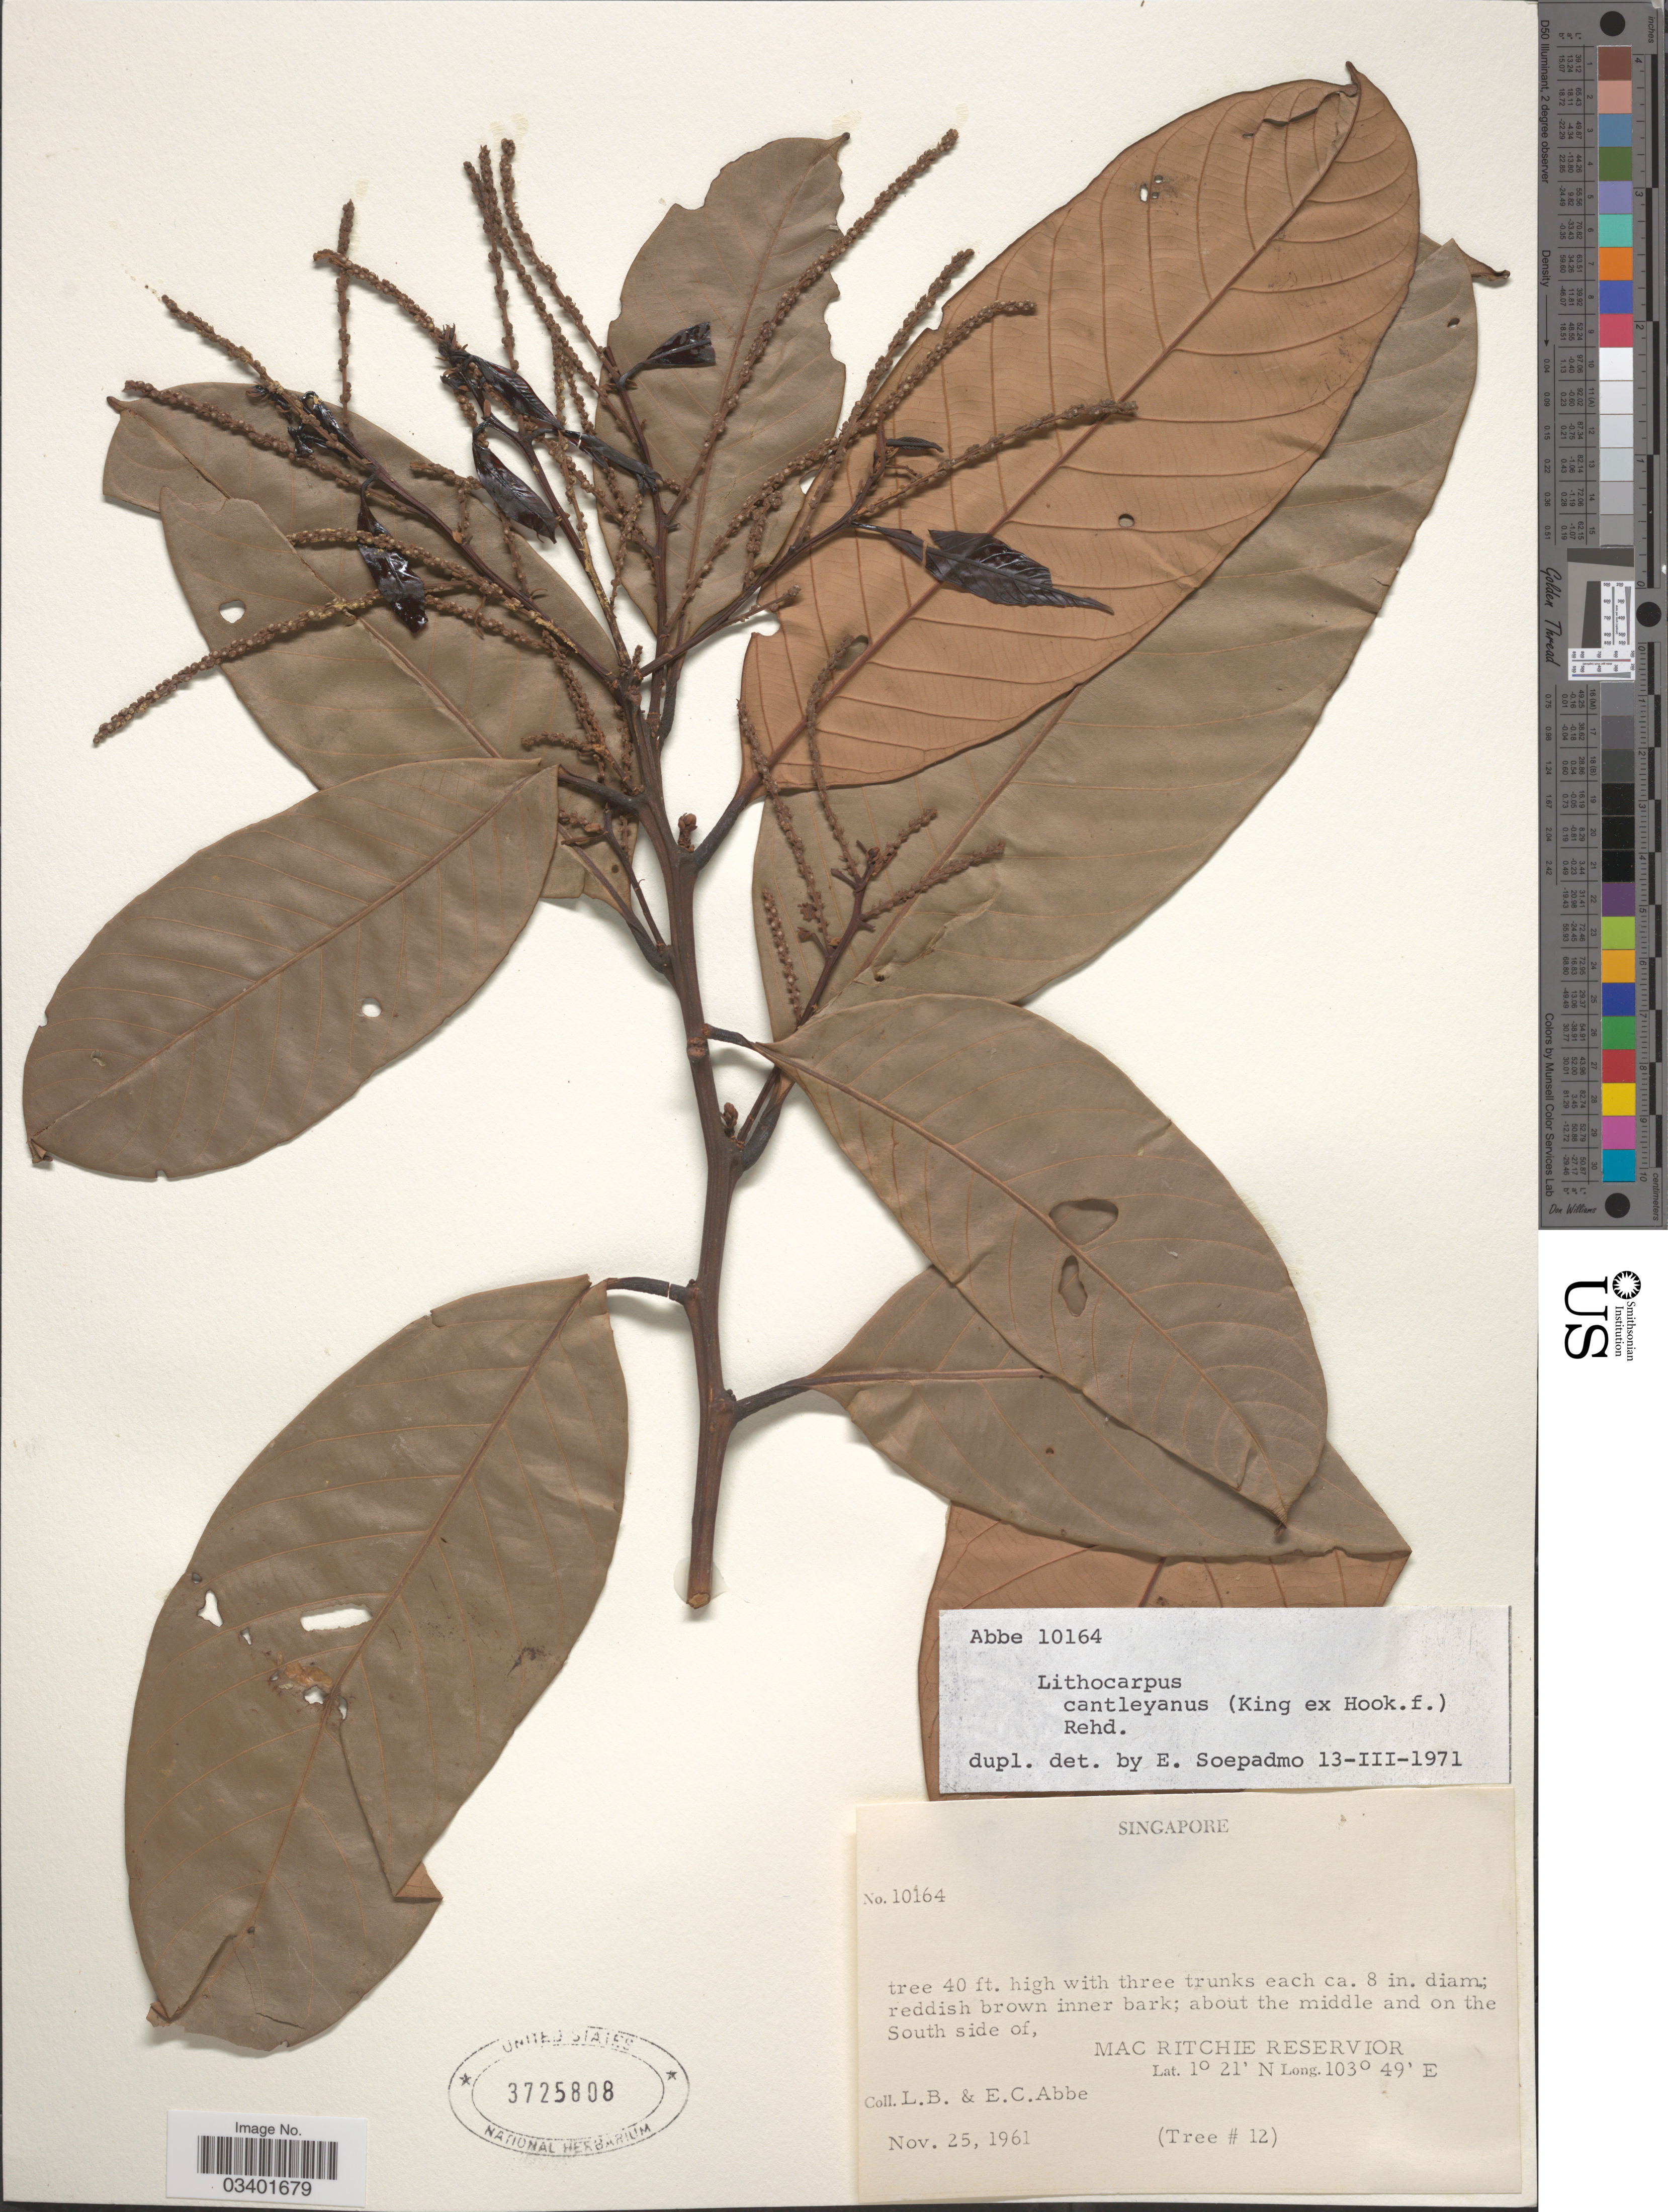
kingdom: Plantae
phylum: Tracheophyta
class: Magnoliopsida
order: Fagales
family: Fagaceae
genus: Lithocarpus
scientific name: Lithocarpus cantleyanus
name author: (R.M. King ex Hook. f.) Rehder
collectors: L. B. Abbe & E. C. Abbe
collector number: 10164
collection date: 1961-11-25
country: Singapore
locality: About the middle and on the South side of, Mac Ritchie Reservoir.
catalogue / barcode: US 3725808